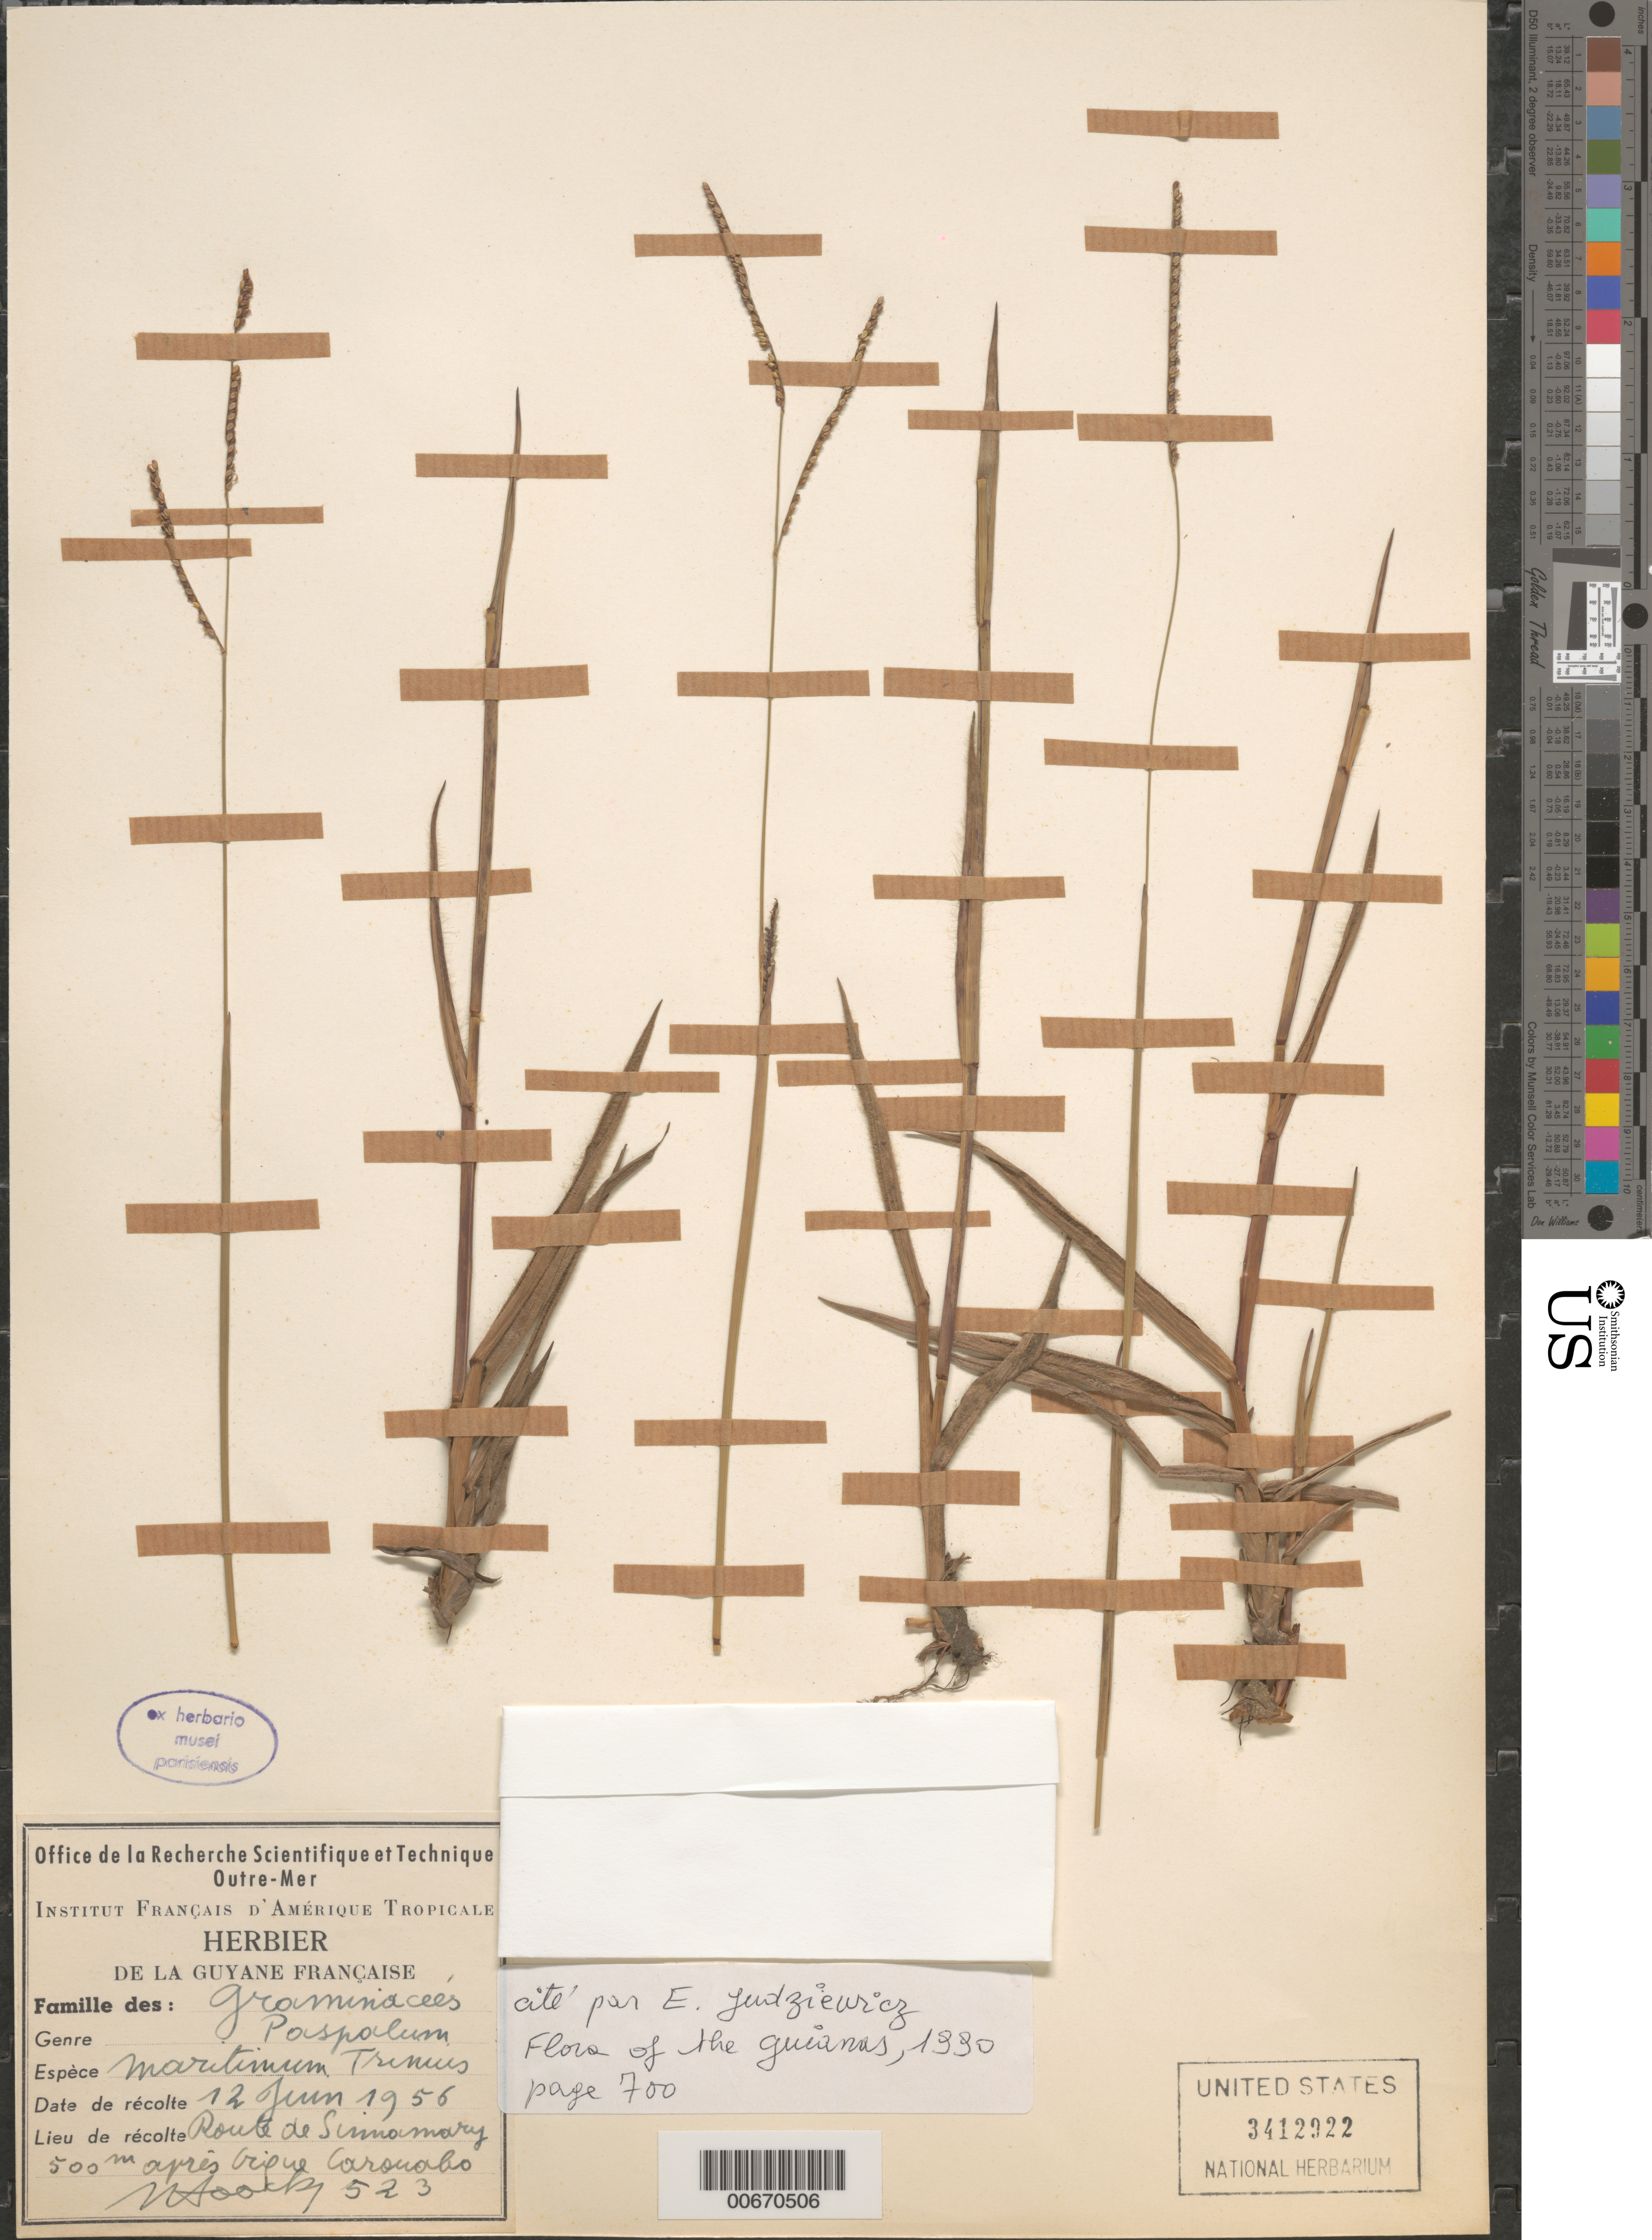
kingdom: Plantae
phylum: Tracheophyta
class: Liliopsida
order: Poales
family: Poaceae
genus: Paspalum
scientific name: Paspalum maritimum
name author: Trin.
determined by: Judziewicz, E. J.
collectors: J. Hoock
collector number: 523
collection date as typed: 12-Jun-56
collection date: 1956-06-12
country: French Guiana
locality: Route de Sinnamary, Crique Carouabo, 500 m aprés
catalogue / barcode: US 3412922